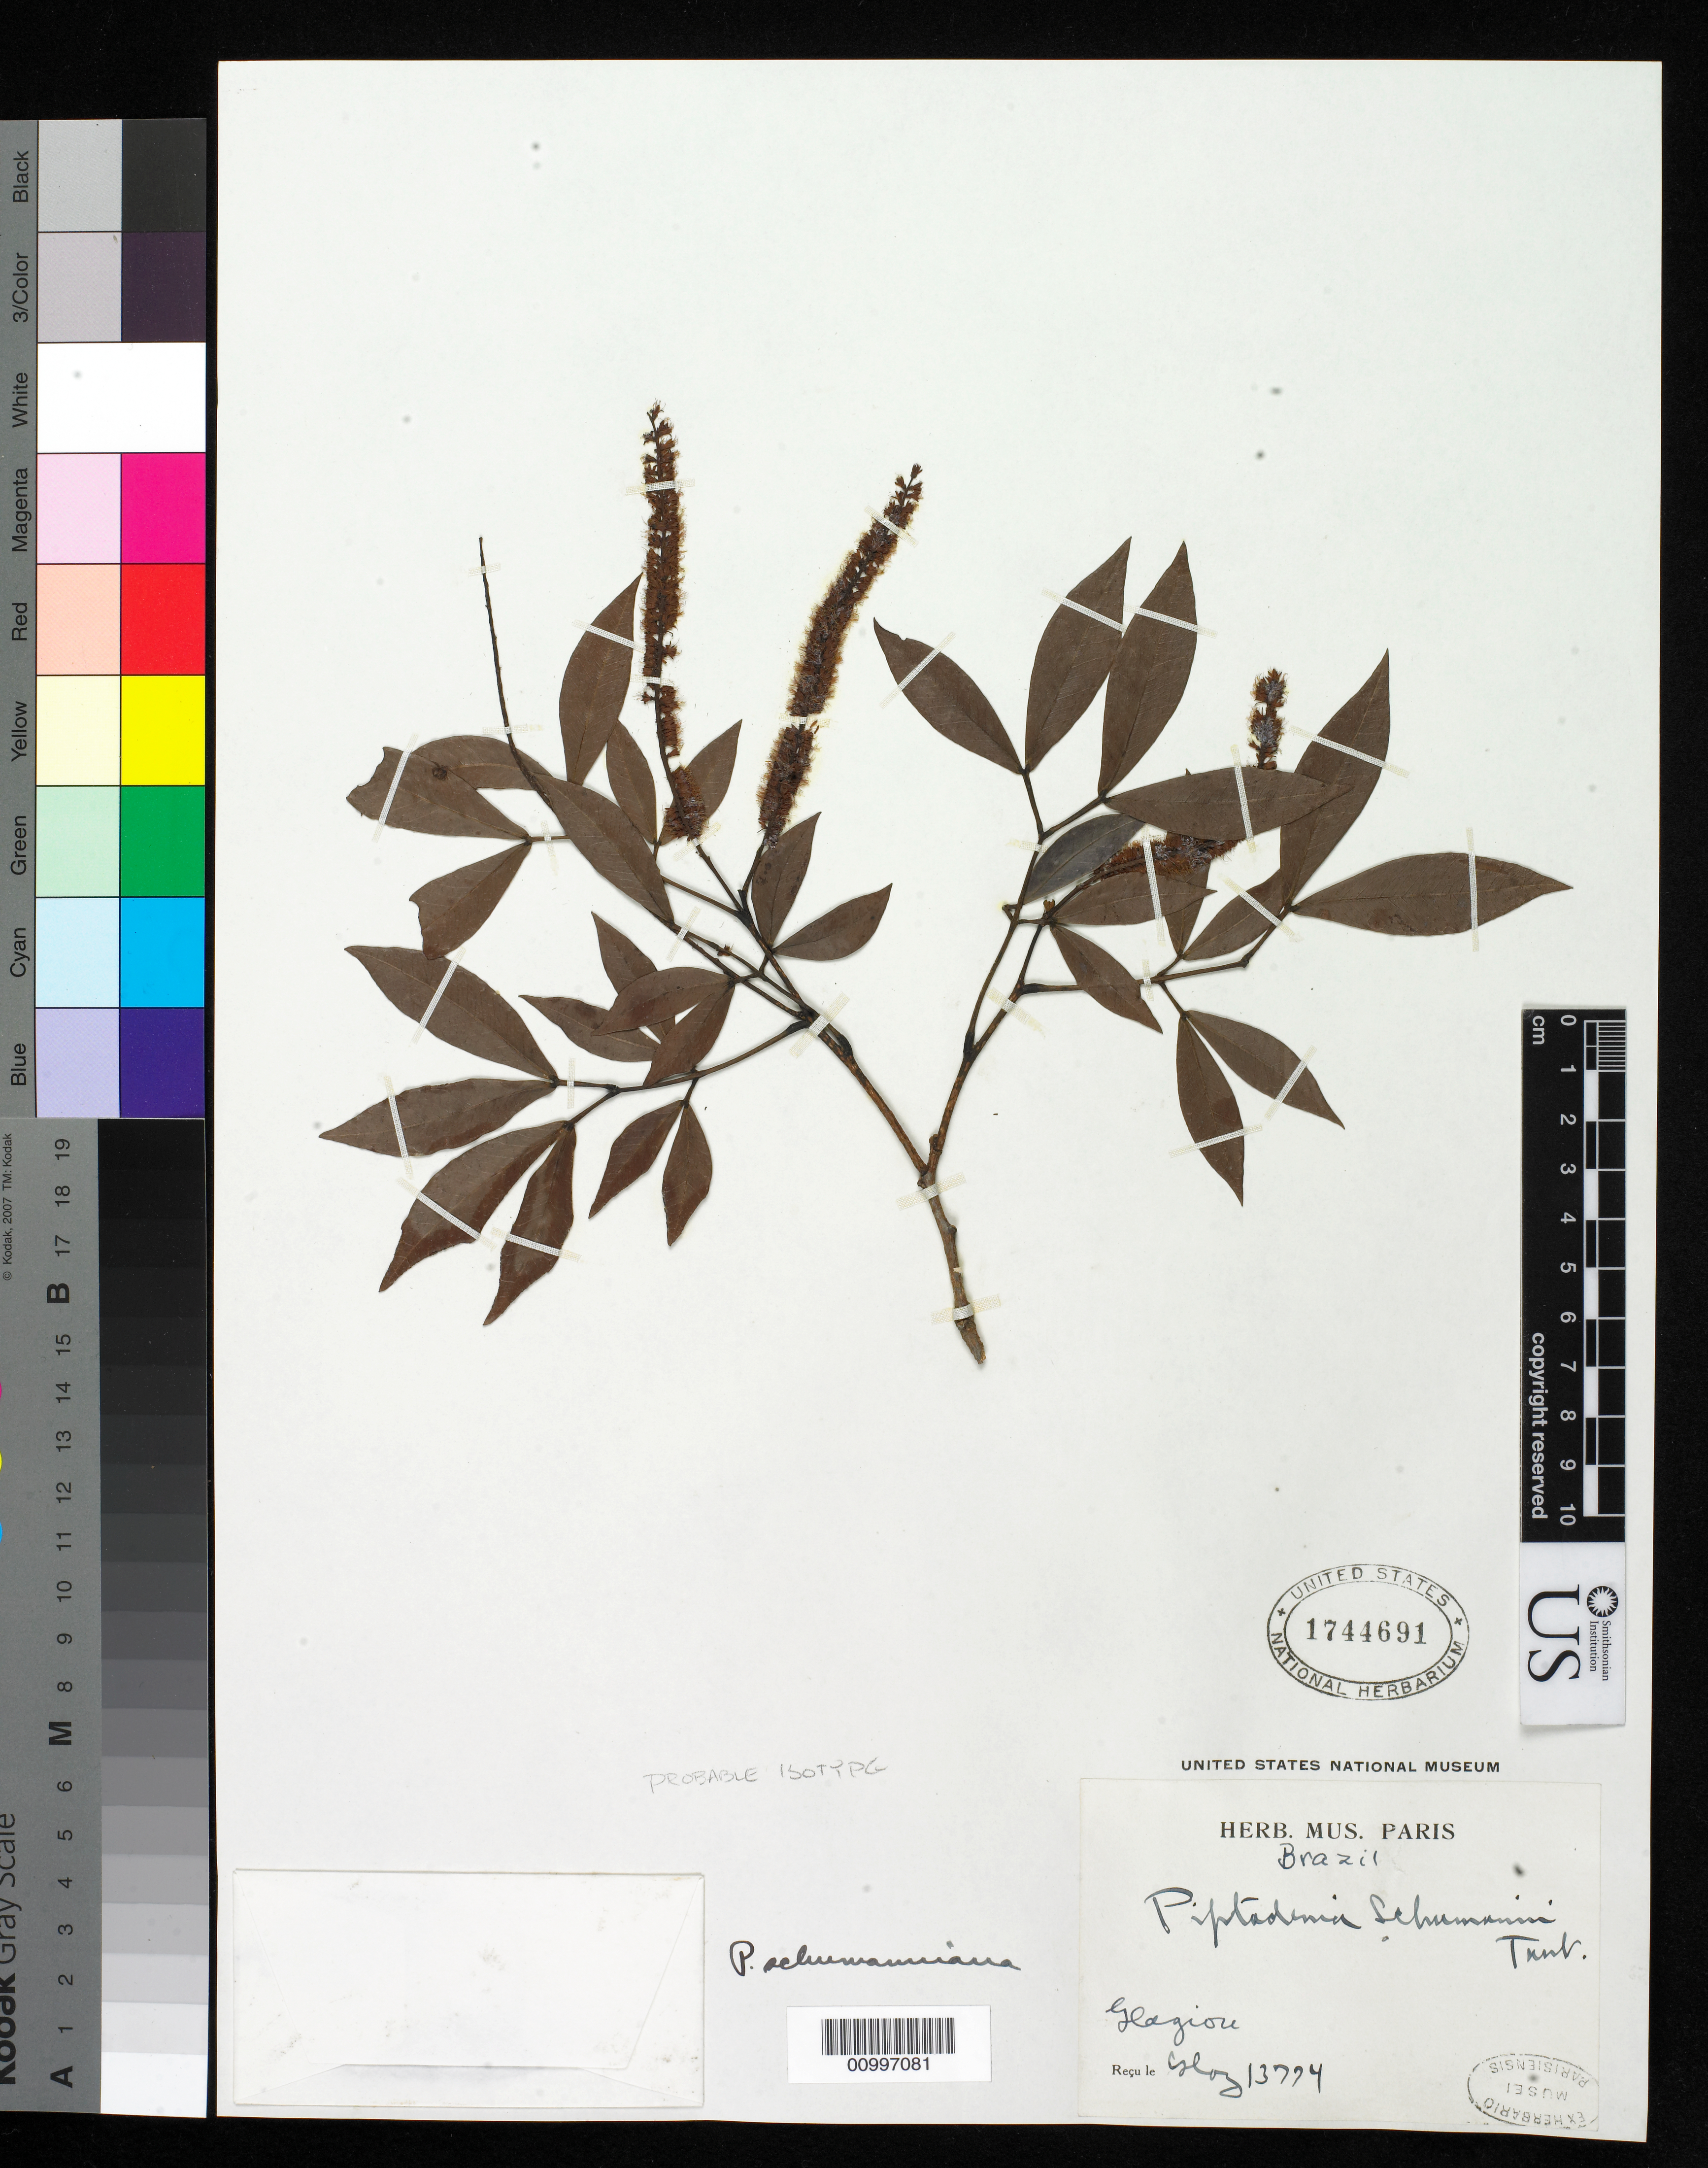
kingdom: Plantae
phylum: Tracheophyta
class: Magnoliopsida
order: Fabales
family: Fabaceae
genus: Piptadenia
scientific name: Piptadenia schumanniana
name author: Taub.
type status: Isotype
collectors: A. F. M. Glaziou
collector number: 13774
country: Brazil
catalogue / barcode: US 1744691